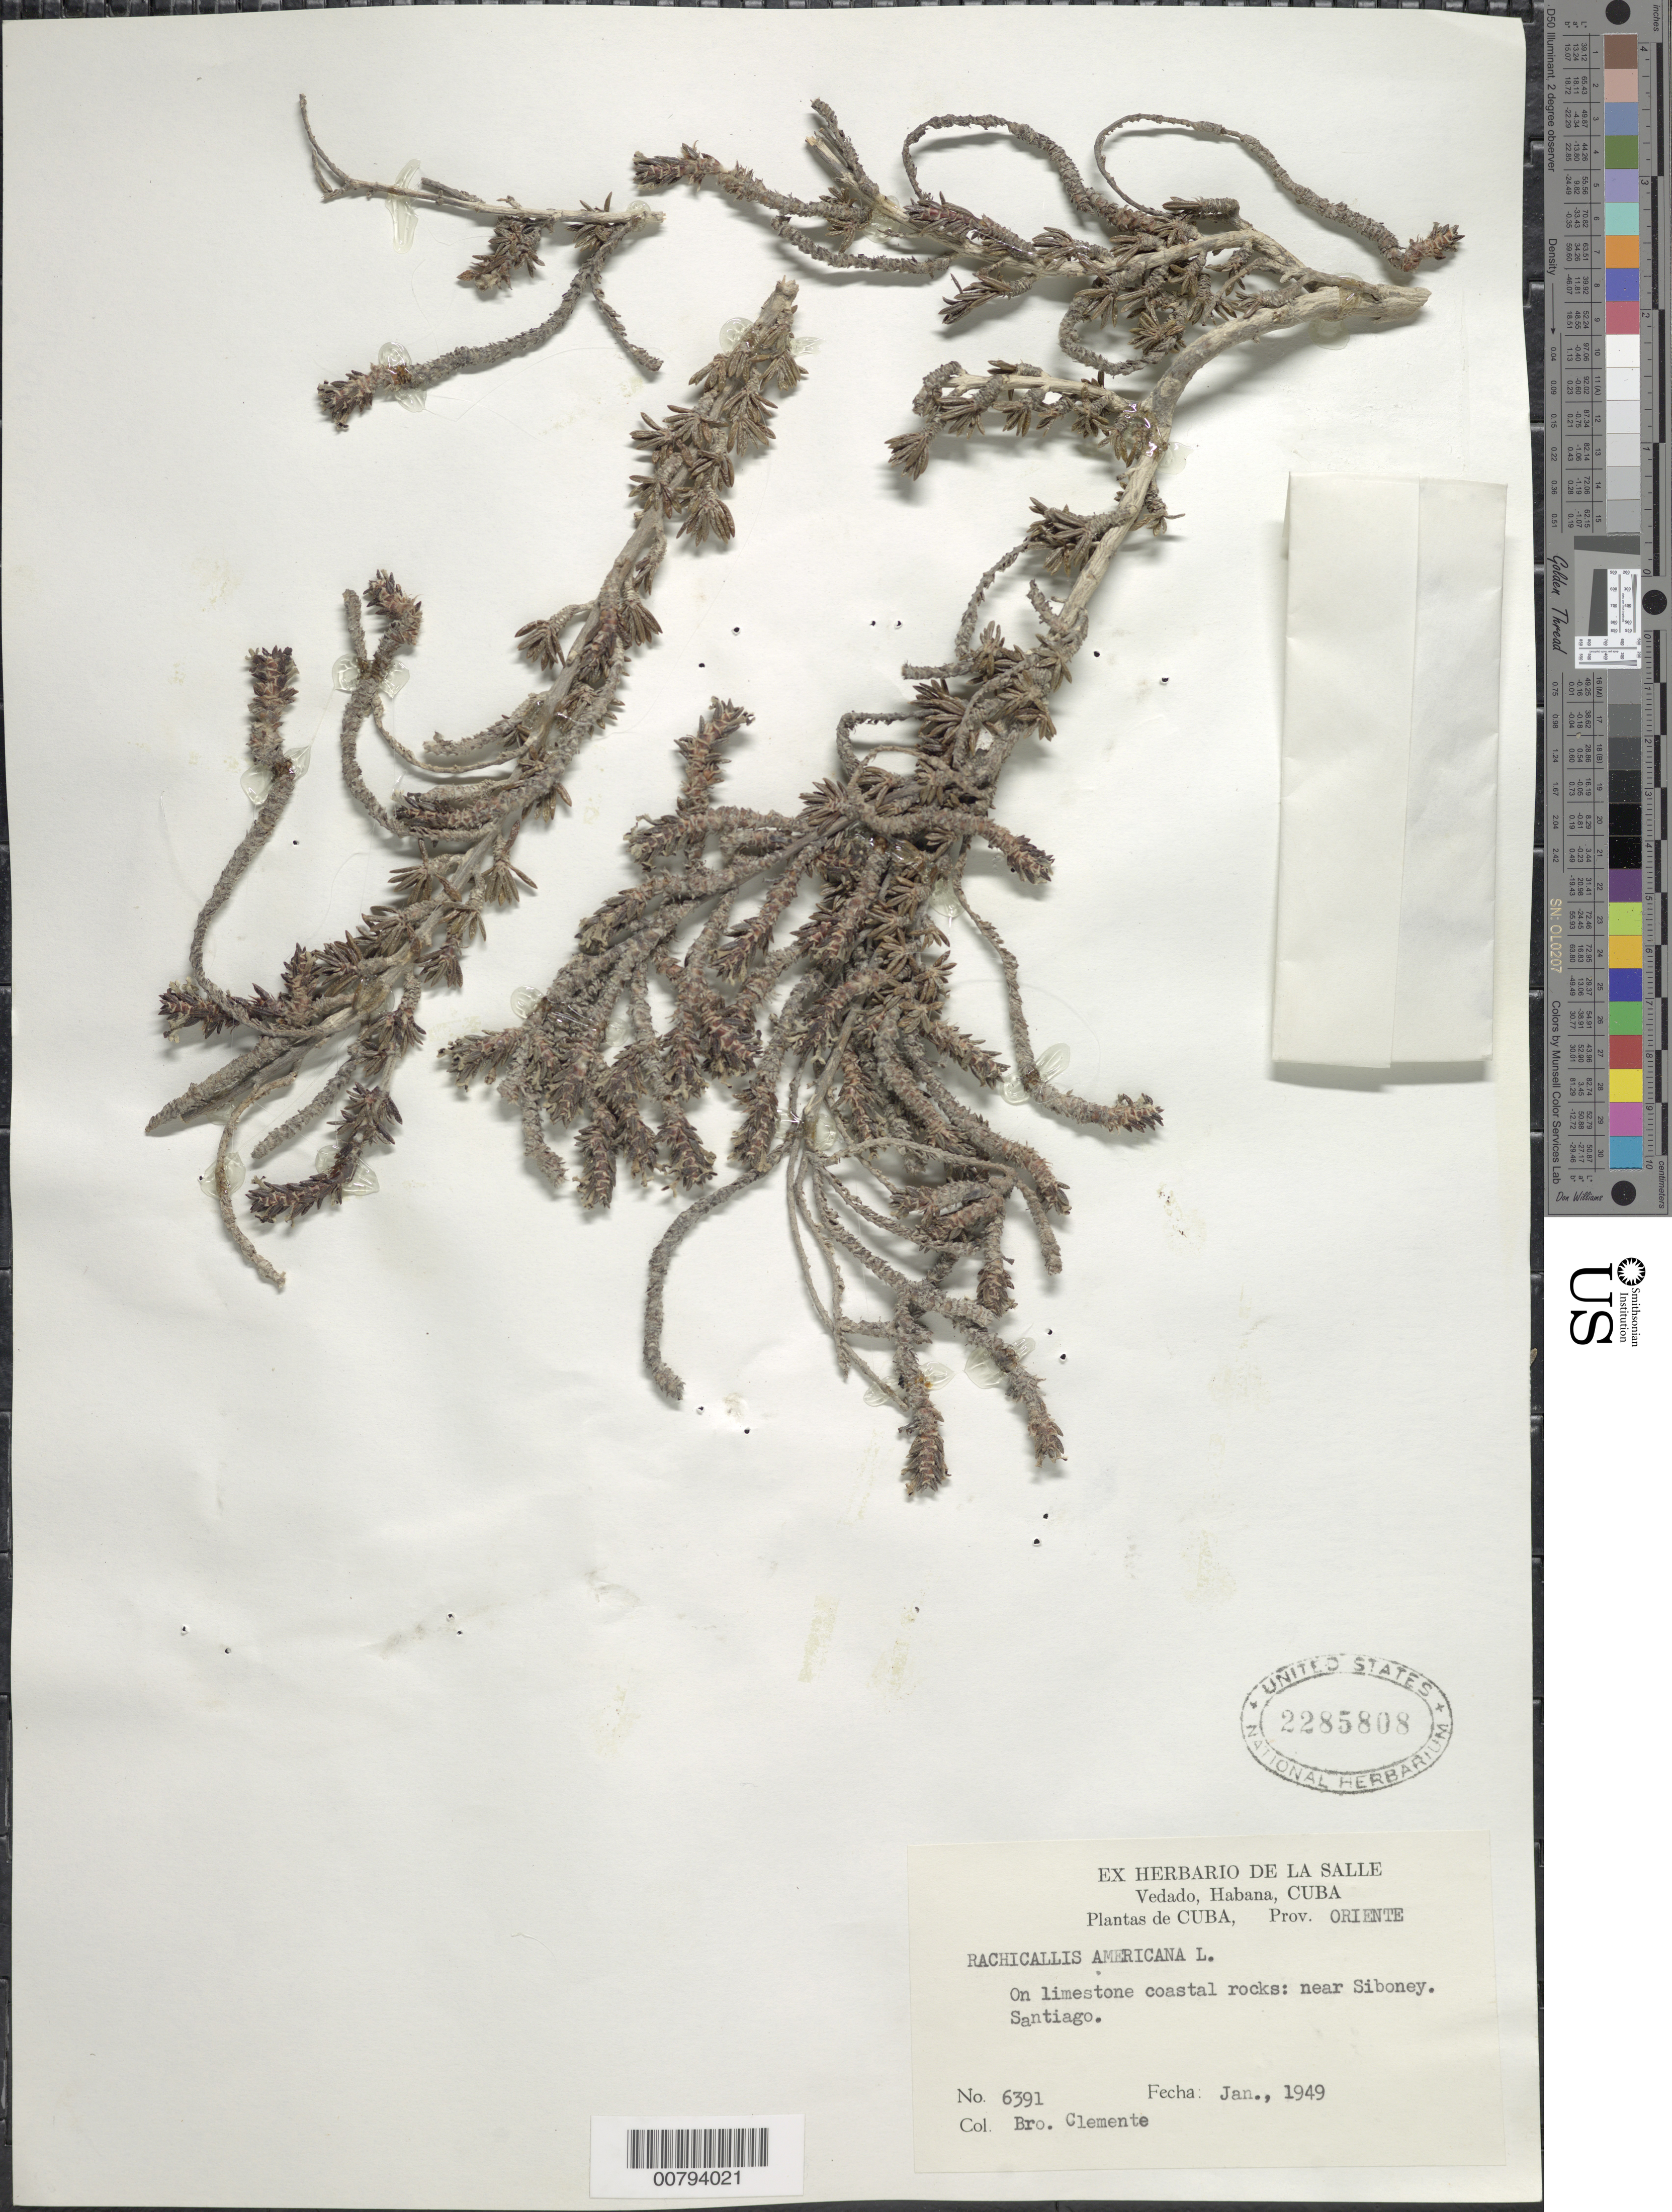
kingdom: Plantae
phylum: Tracheophyta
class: Magnoliopsida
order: Gentianales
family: Rubiaceae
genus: Rachicallis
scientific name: Rachicallis americana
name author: (Jacq.) Hitchc.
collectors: Bro. Clemente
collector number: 6391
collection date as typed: Jan 1949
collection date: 1949-01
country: Cuba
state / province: Oriente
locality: Near Sibone. Santiago.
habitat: On limestone coastal rocks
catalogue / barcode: US 2285808